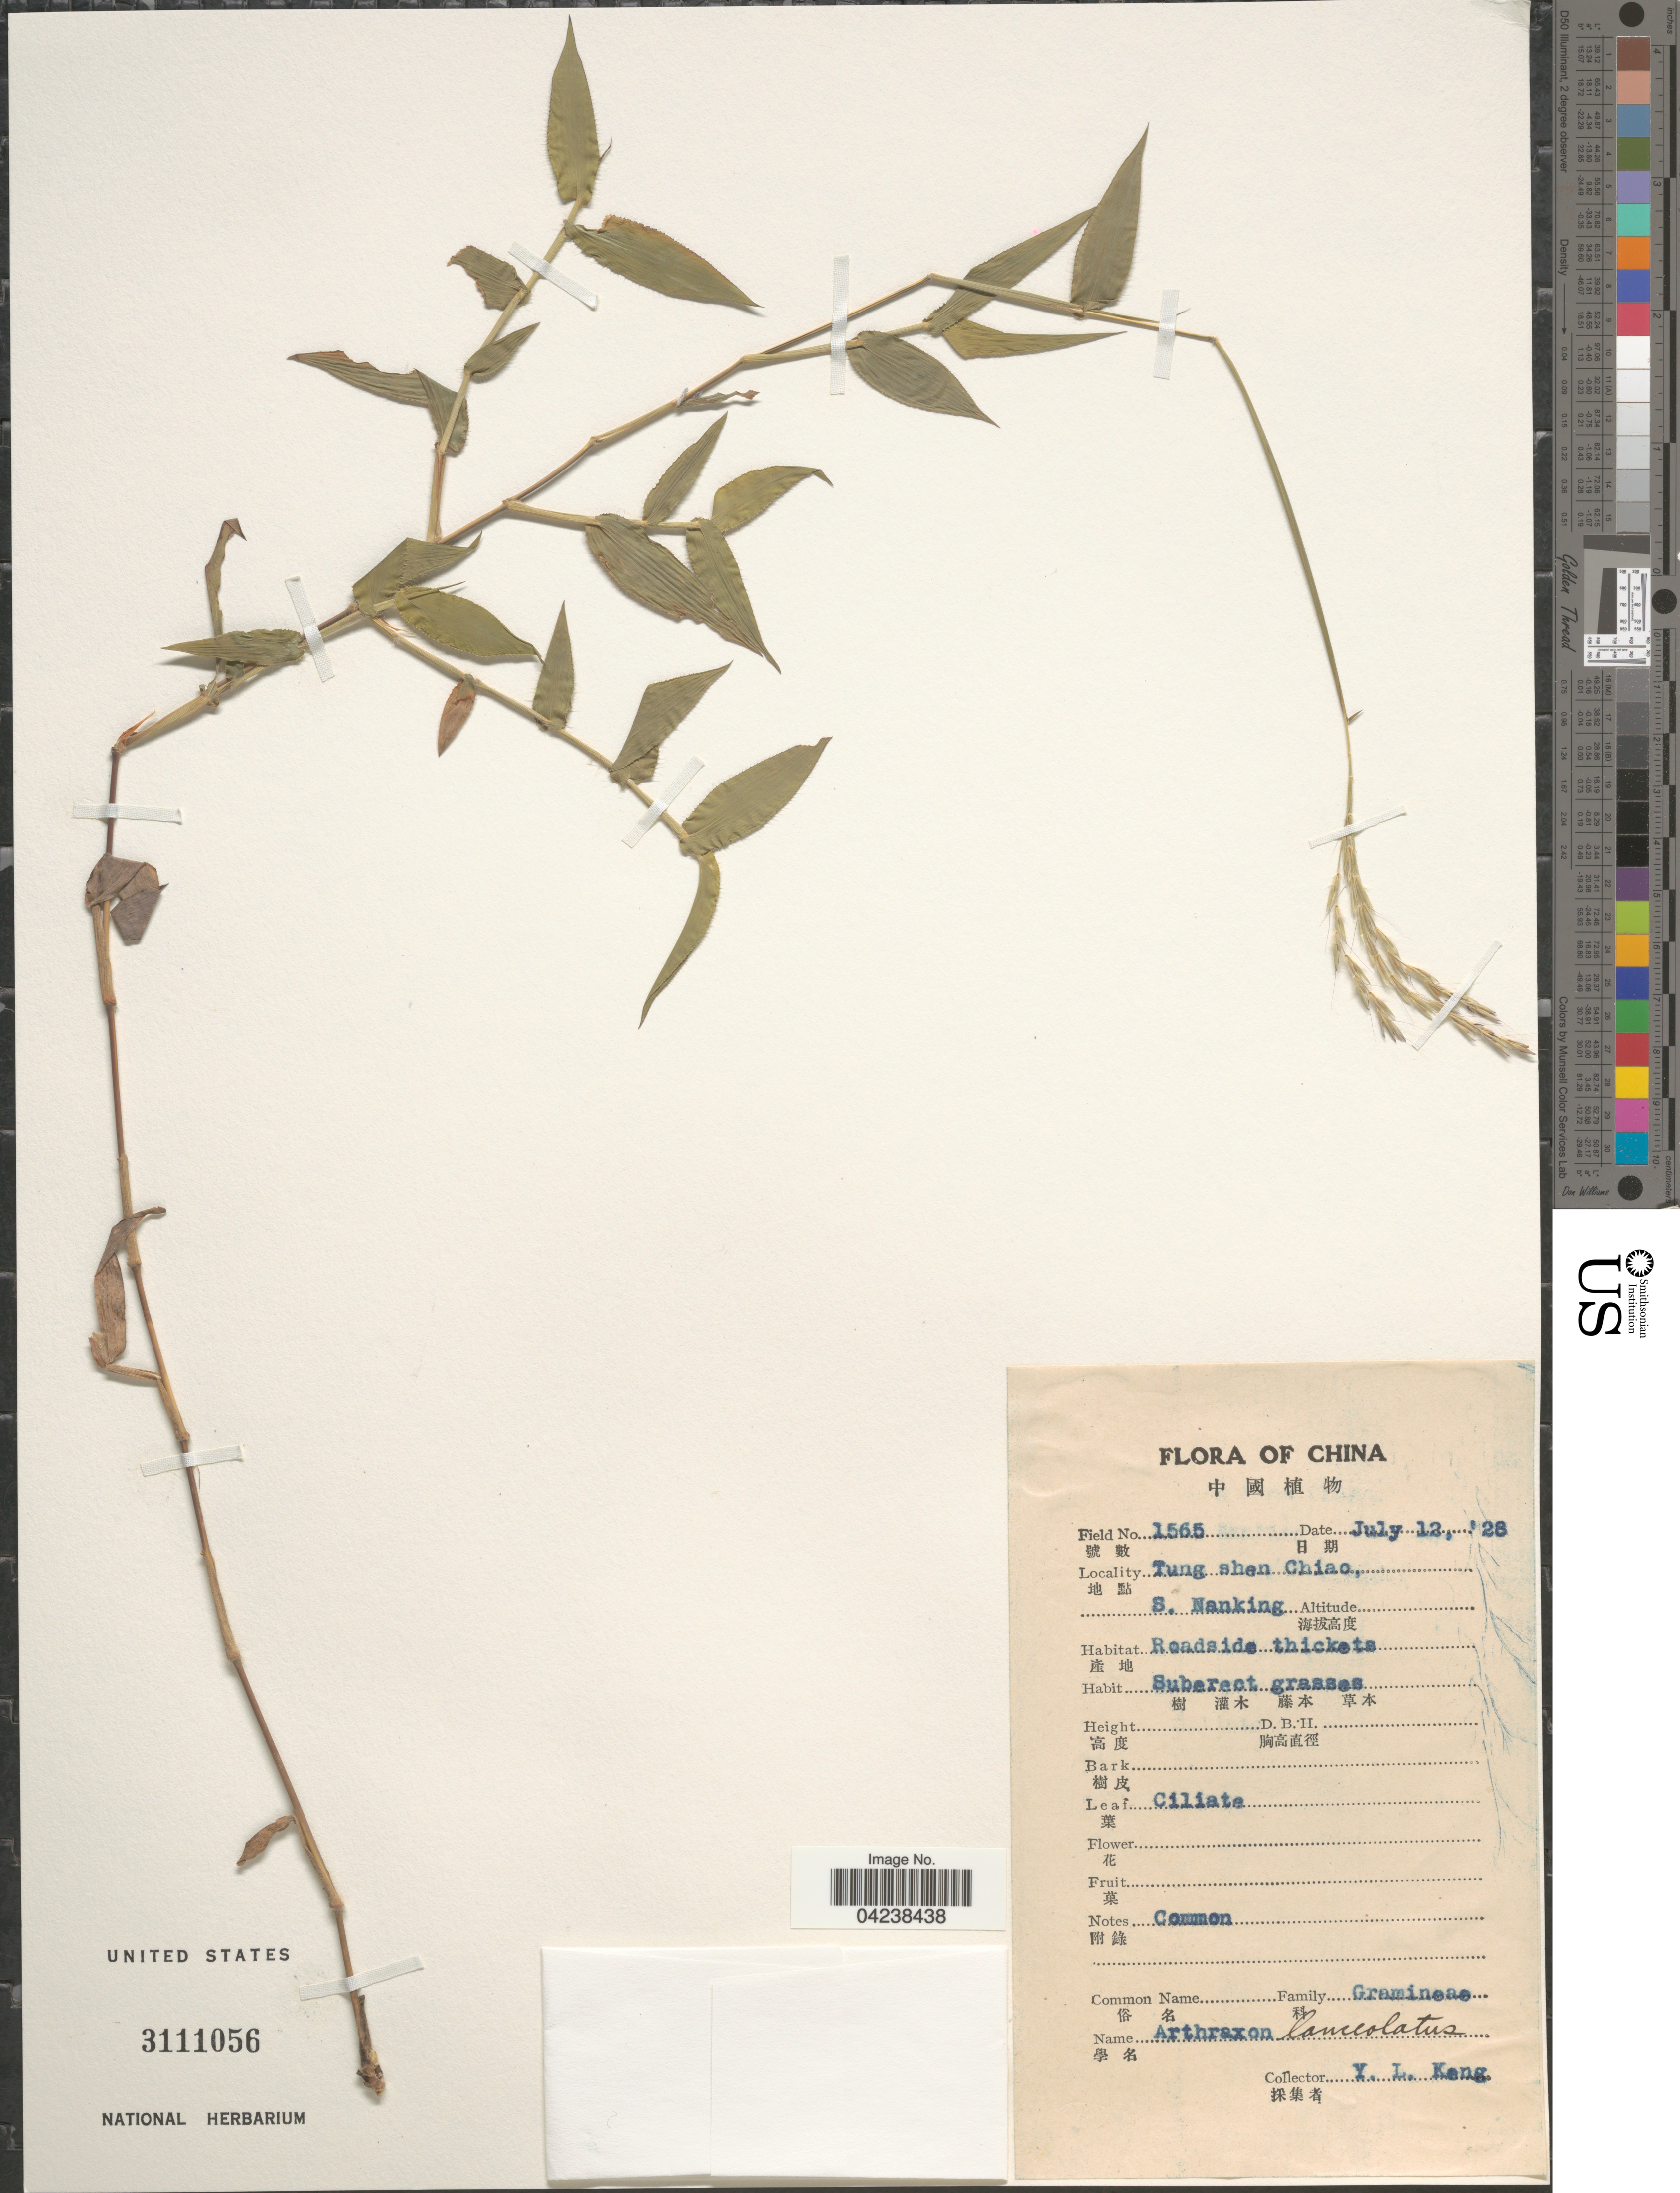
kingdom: Plantae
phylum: Tracheophyta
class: Liliopsida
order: Poales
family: Poaceae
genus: Arthraxon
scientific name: Arthraxon lanceolatus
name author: (Roxb.) Hochst.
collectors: Y. L. Keng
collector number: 1565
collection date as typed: Transcribed d/m/y: 12/7/28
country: China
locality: Tung shen Chiao, S. Nanking.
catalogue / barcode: US 3111056